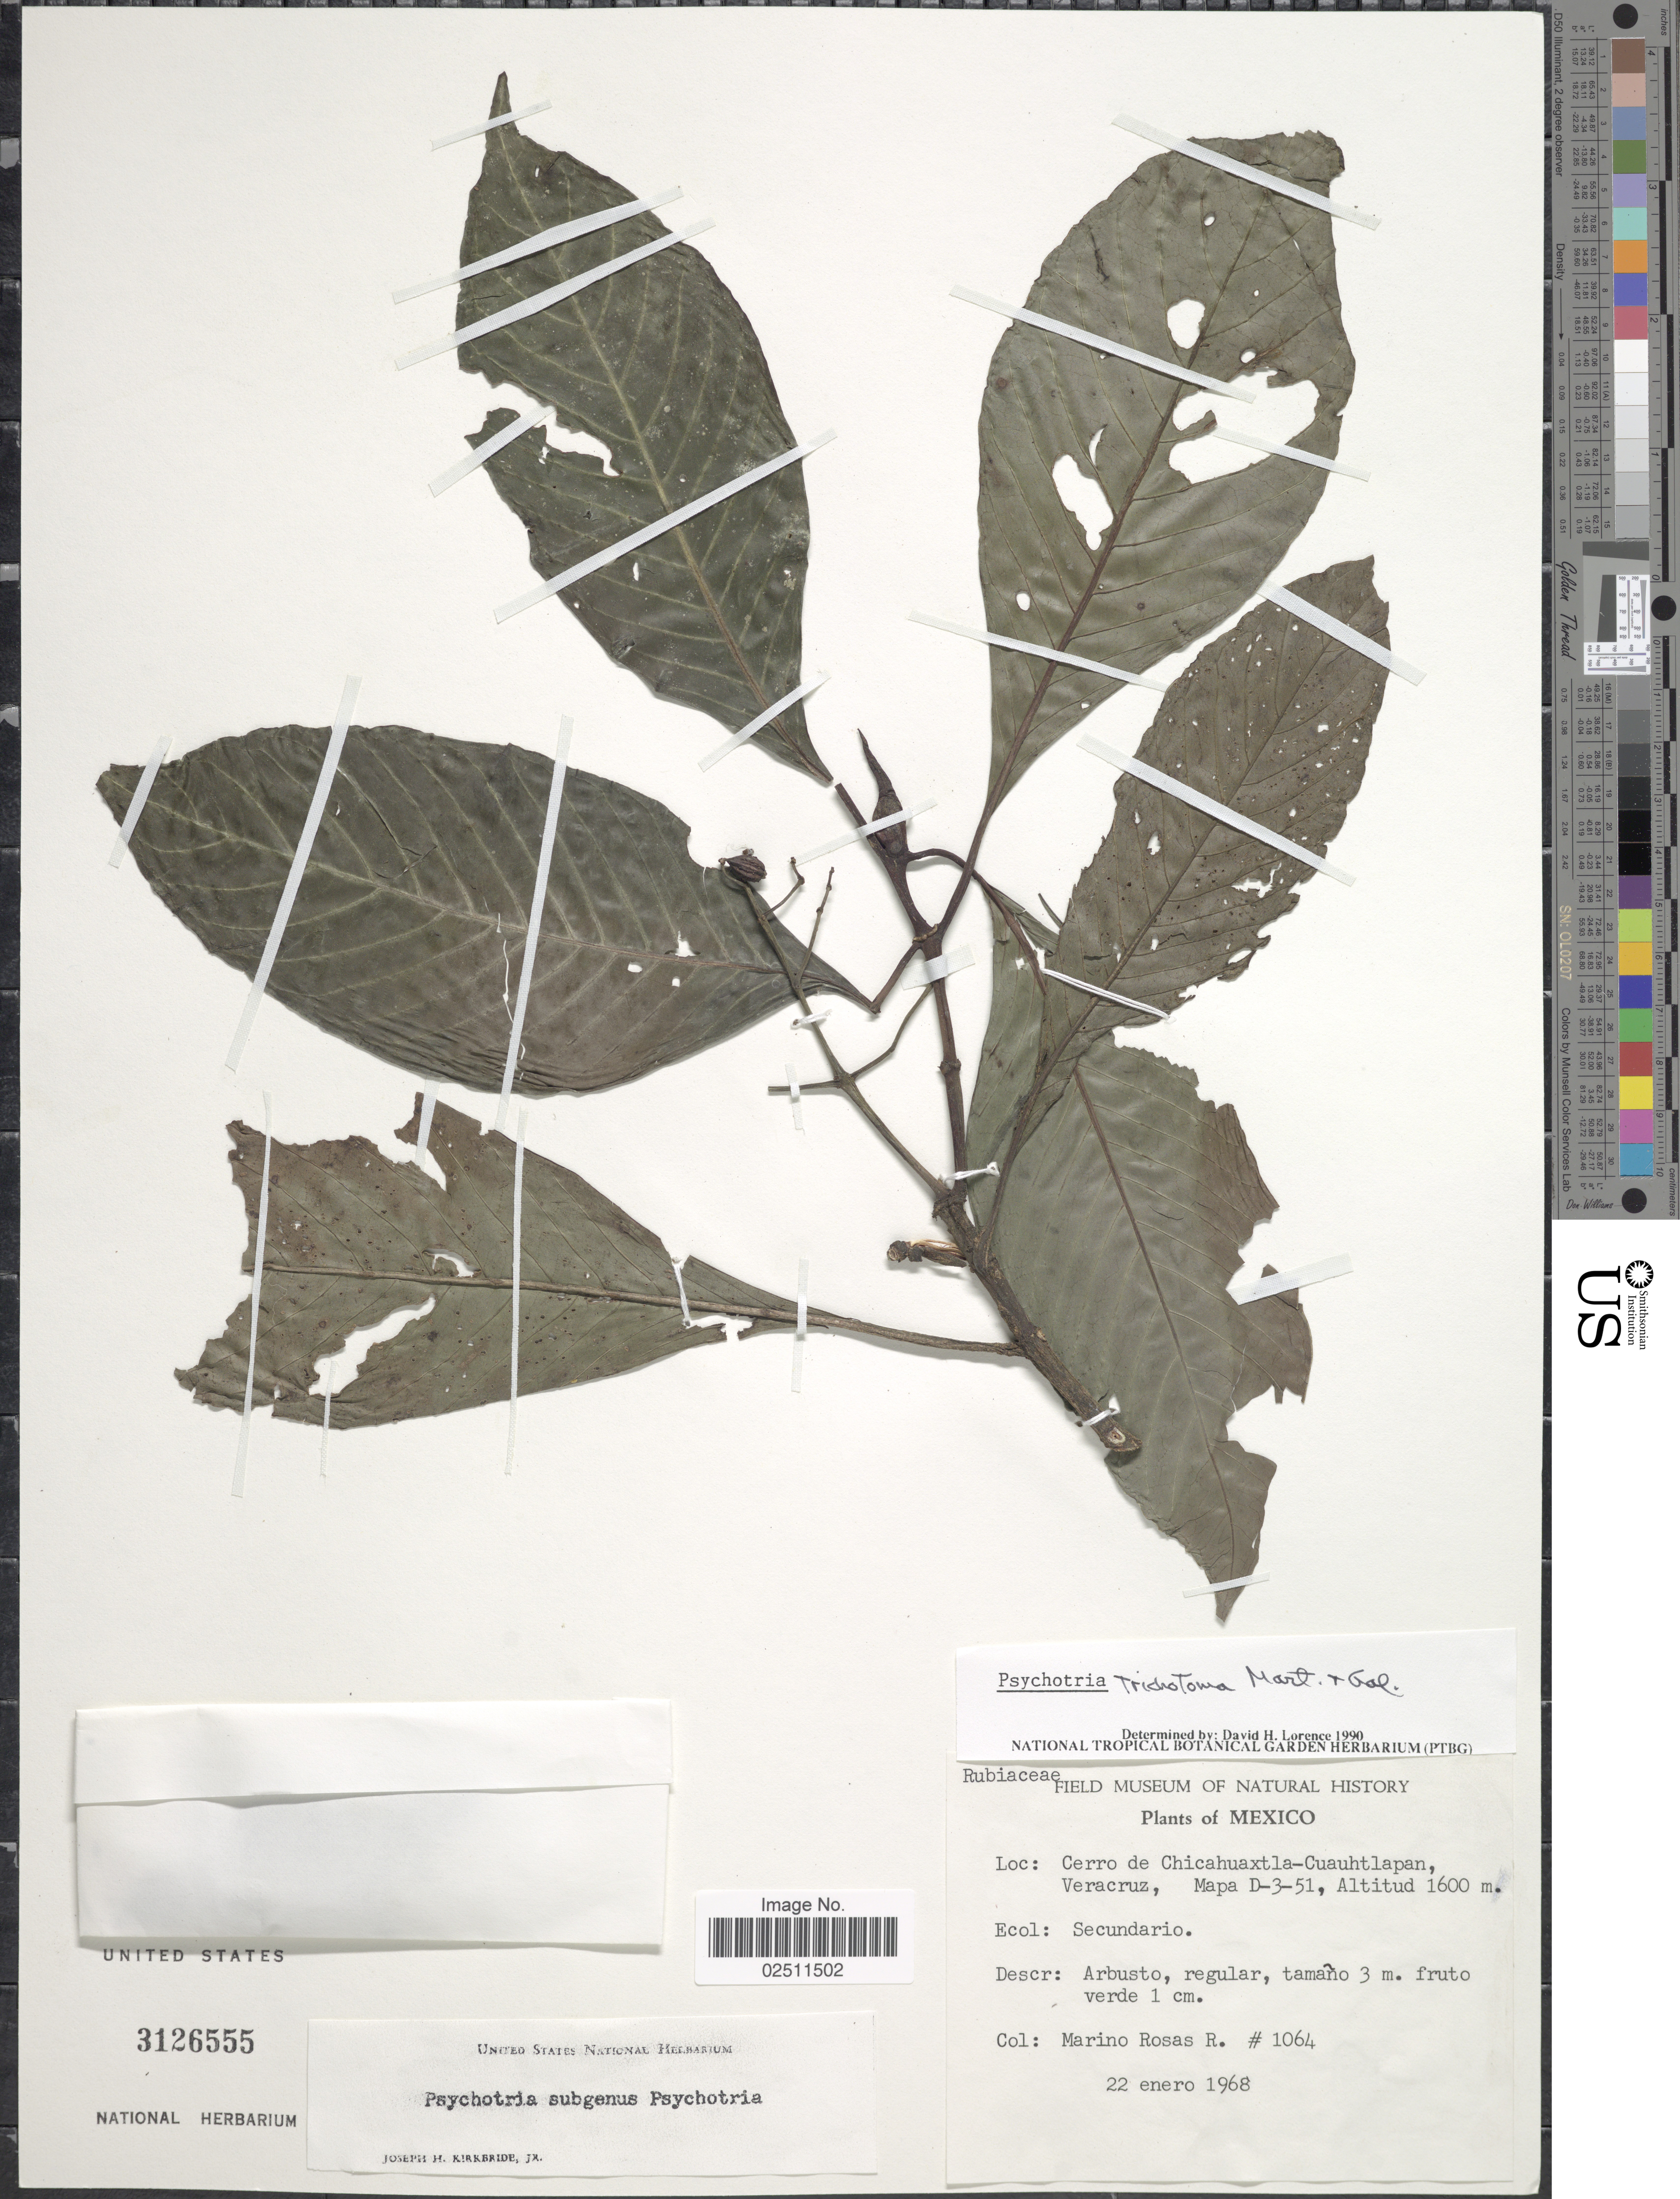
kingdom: Plantae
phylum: Tracheophyta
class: Magnoliopsida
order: Gentianales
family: Rubiaceae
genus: Psychotria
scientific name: Psychotria trichotoma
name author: M. Martens & Galeotti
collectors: M. Rosas R.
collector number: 1064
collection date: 1968-01-22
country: Mexico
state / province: Veracruz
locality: Cerro de chicahuaxtla - Cuauhtlapan, Veracruz, Mapa D-3-51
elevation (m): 1600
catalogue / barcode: US 3126555